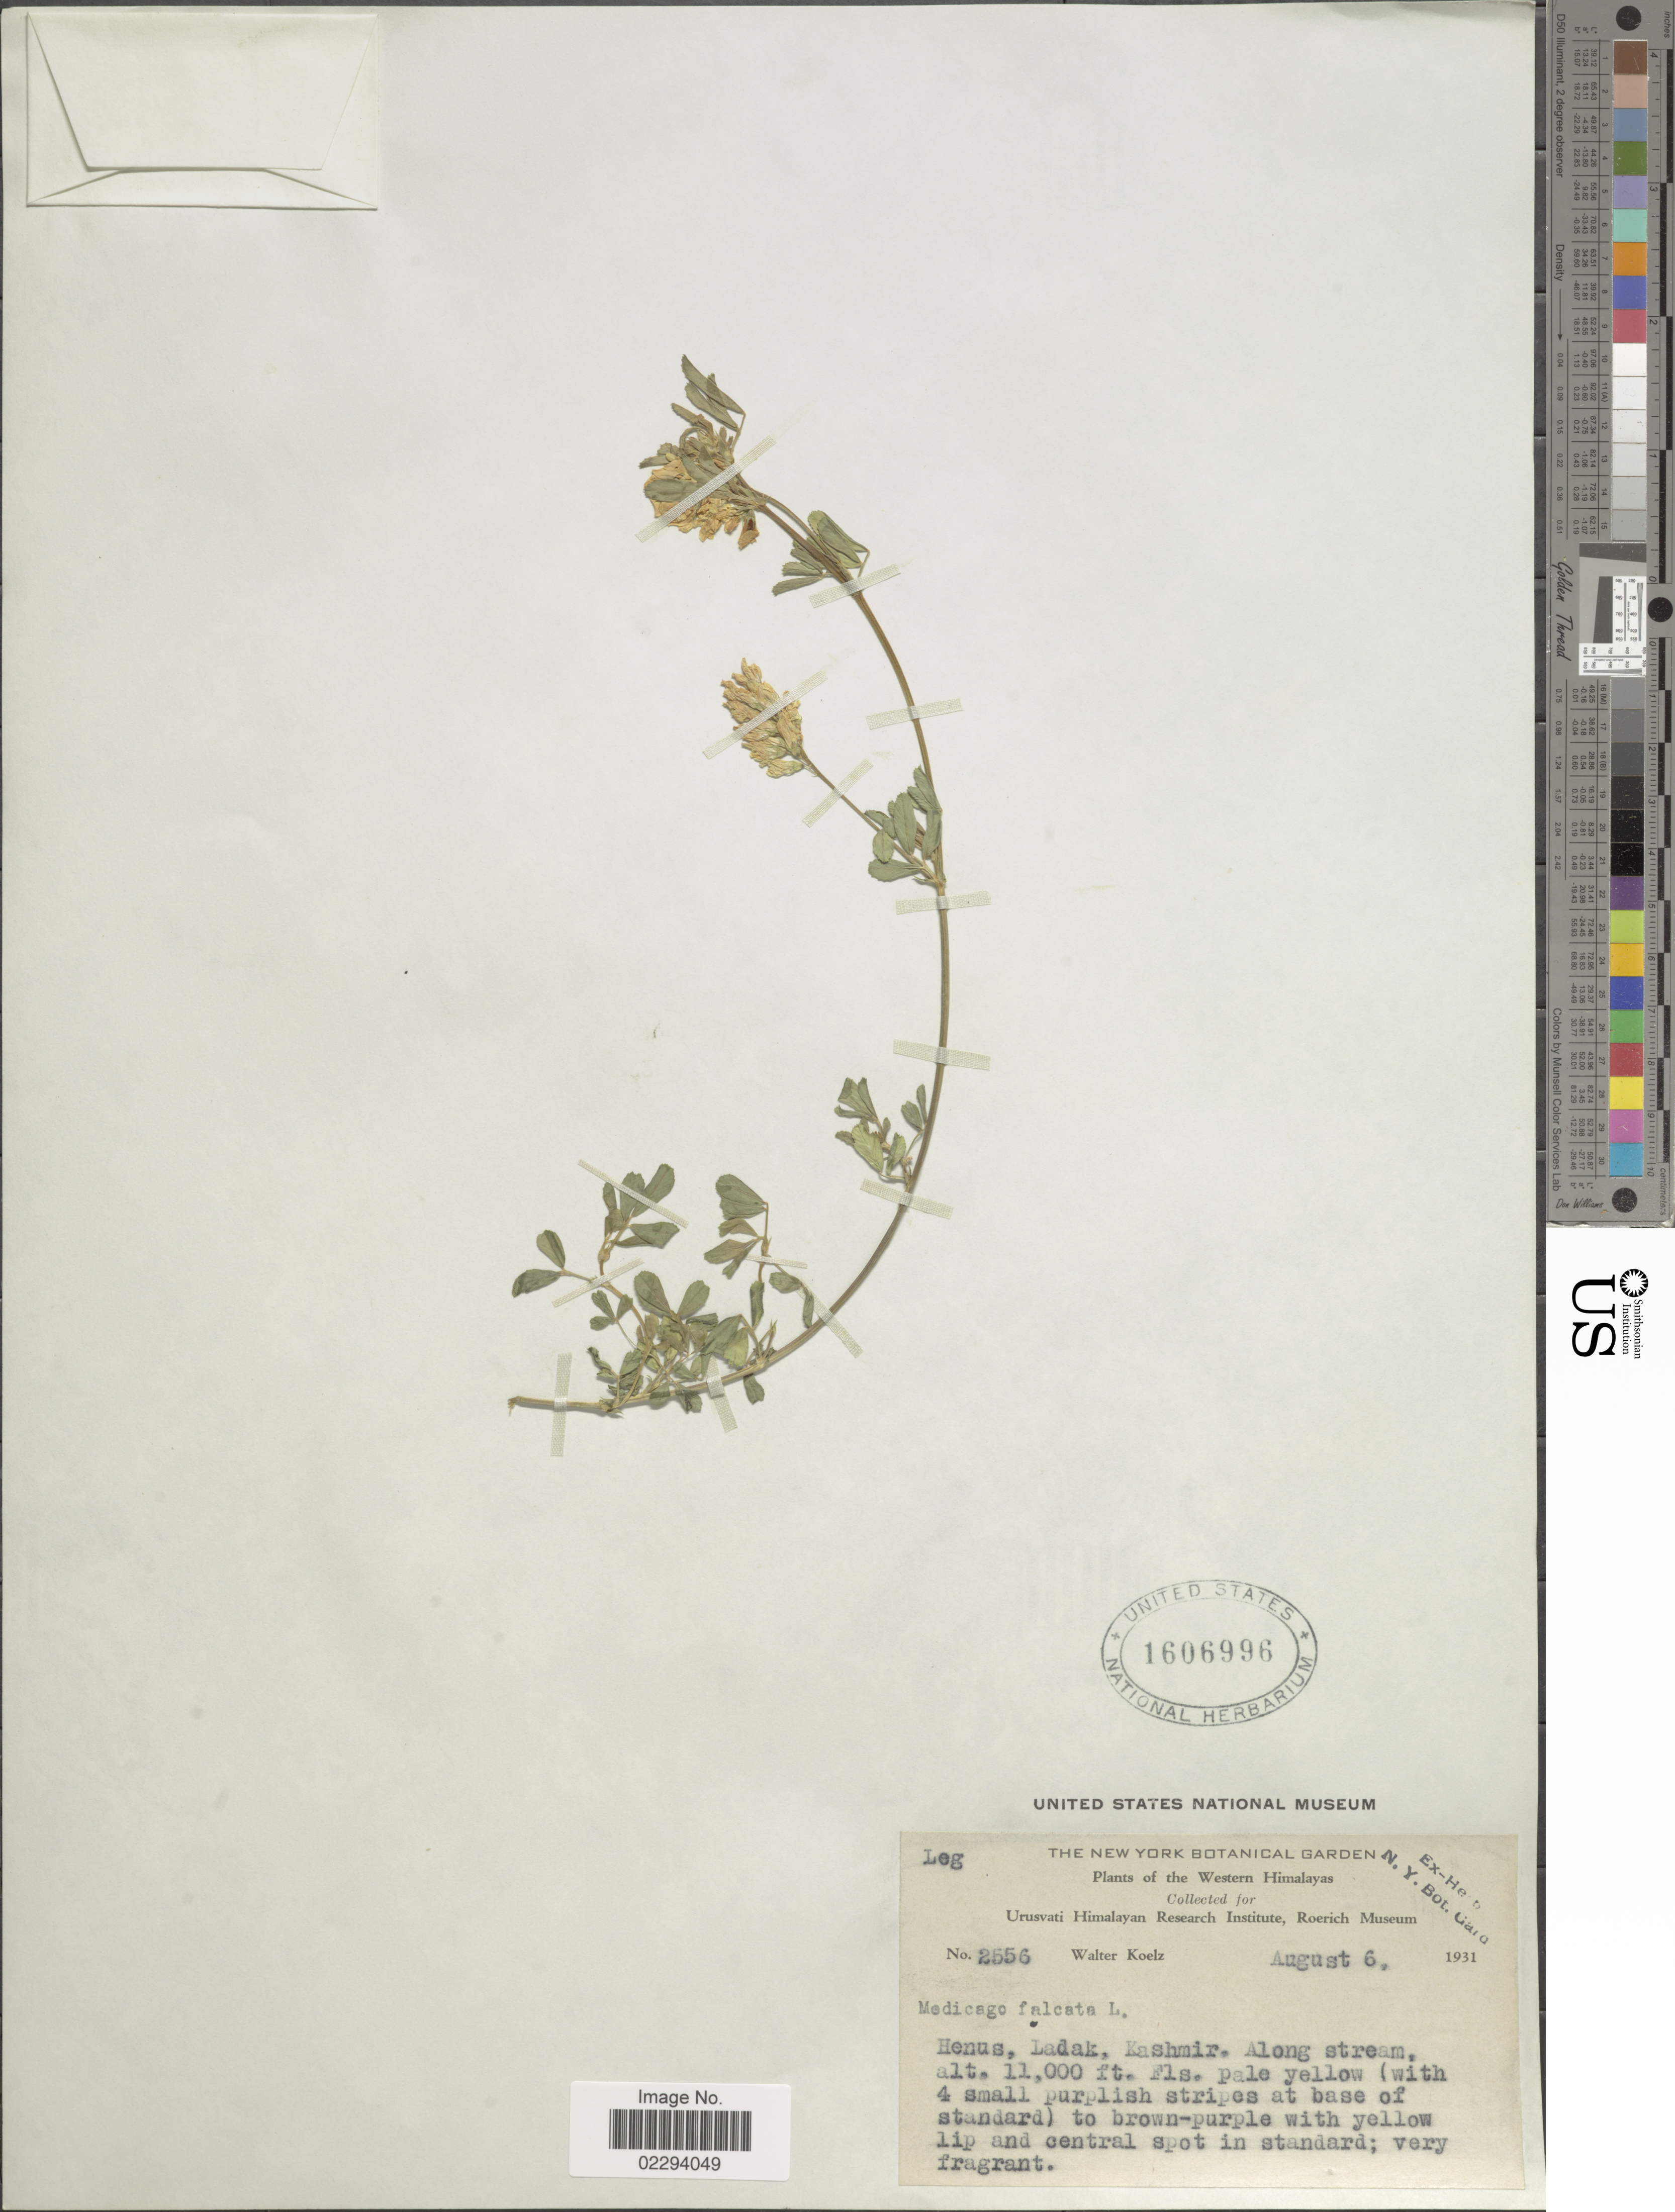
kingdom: Plantae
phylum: Tracheophyta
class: Magnoliopsida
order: Fabales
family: Fabaceae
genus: Medicago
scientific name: Medicago falcata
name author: L.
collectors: W. N. Koelz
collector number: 2556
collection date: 1931-08-06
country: India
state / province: Ladakh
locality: Western Himalayas. Henus, Ladak, Kashmir. Along stream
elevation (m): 3353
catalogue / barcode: US 1606996